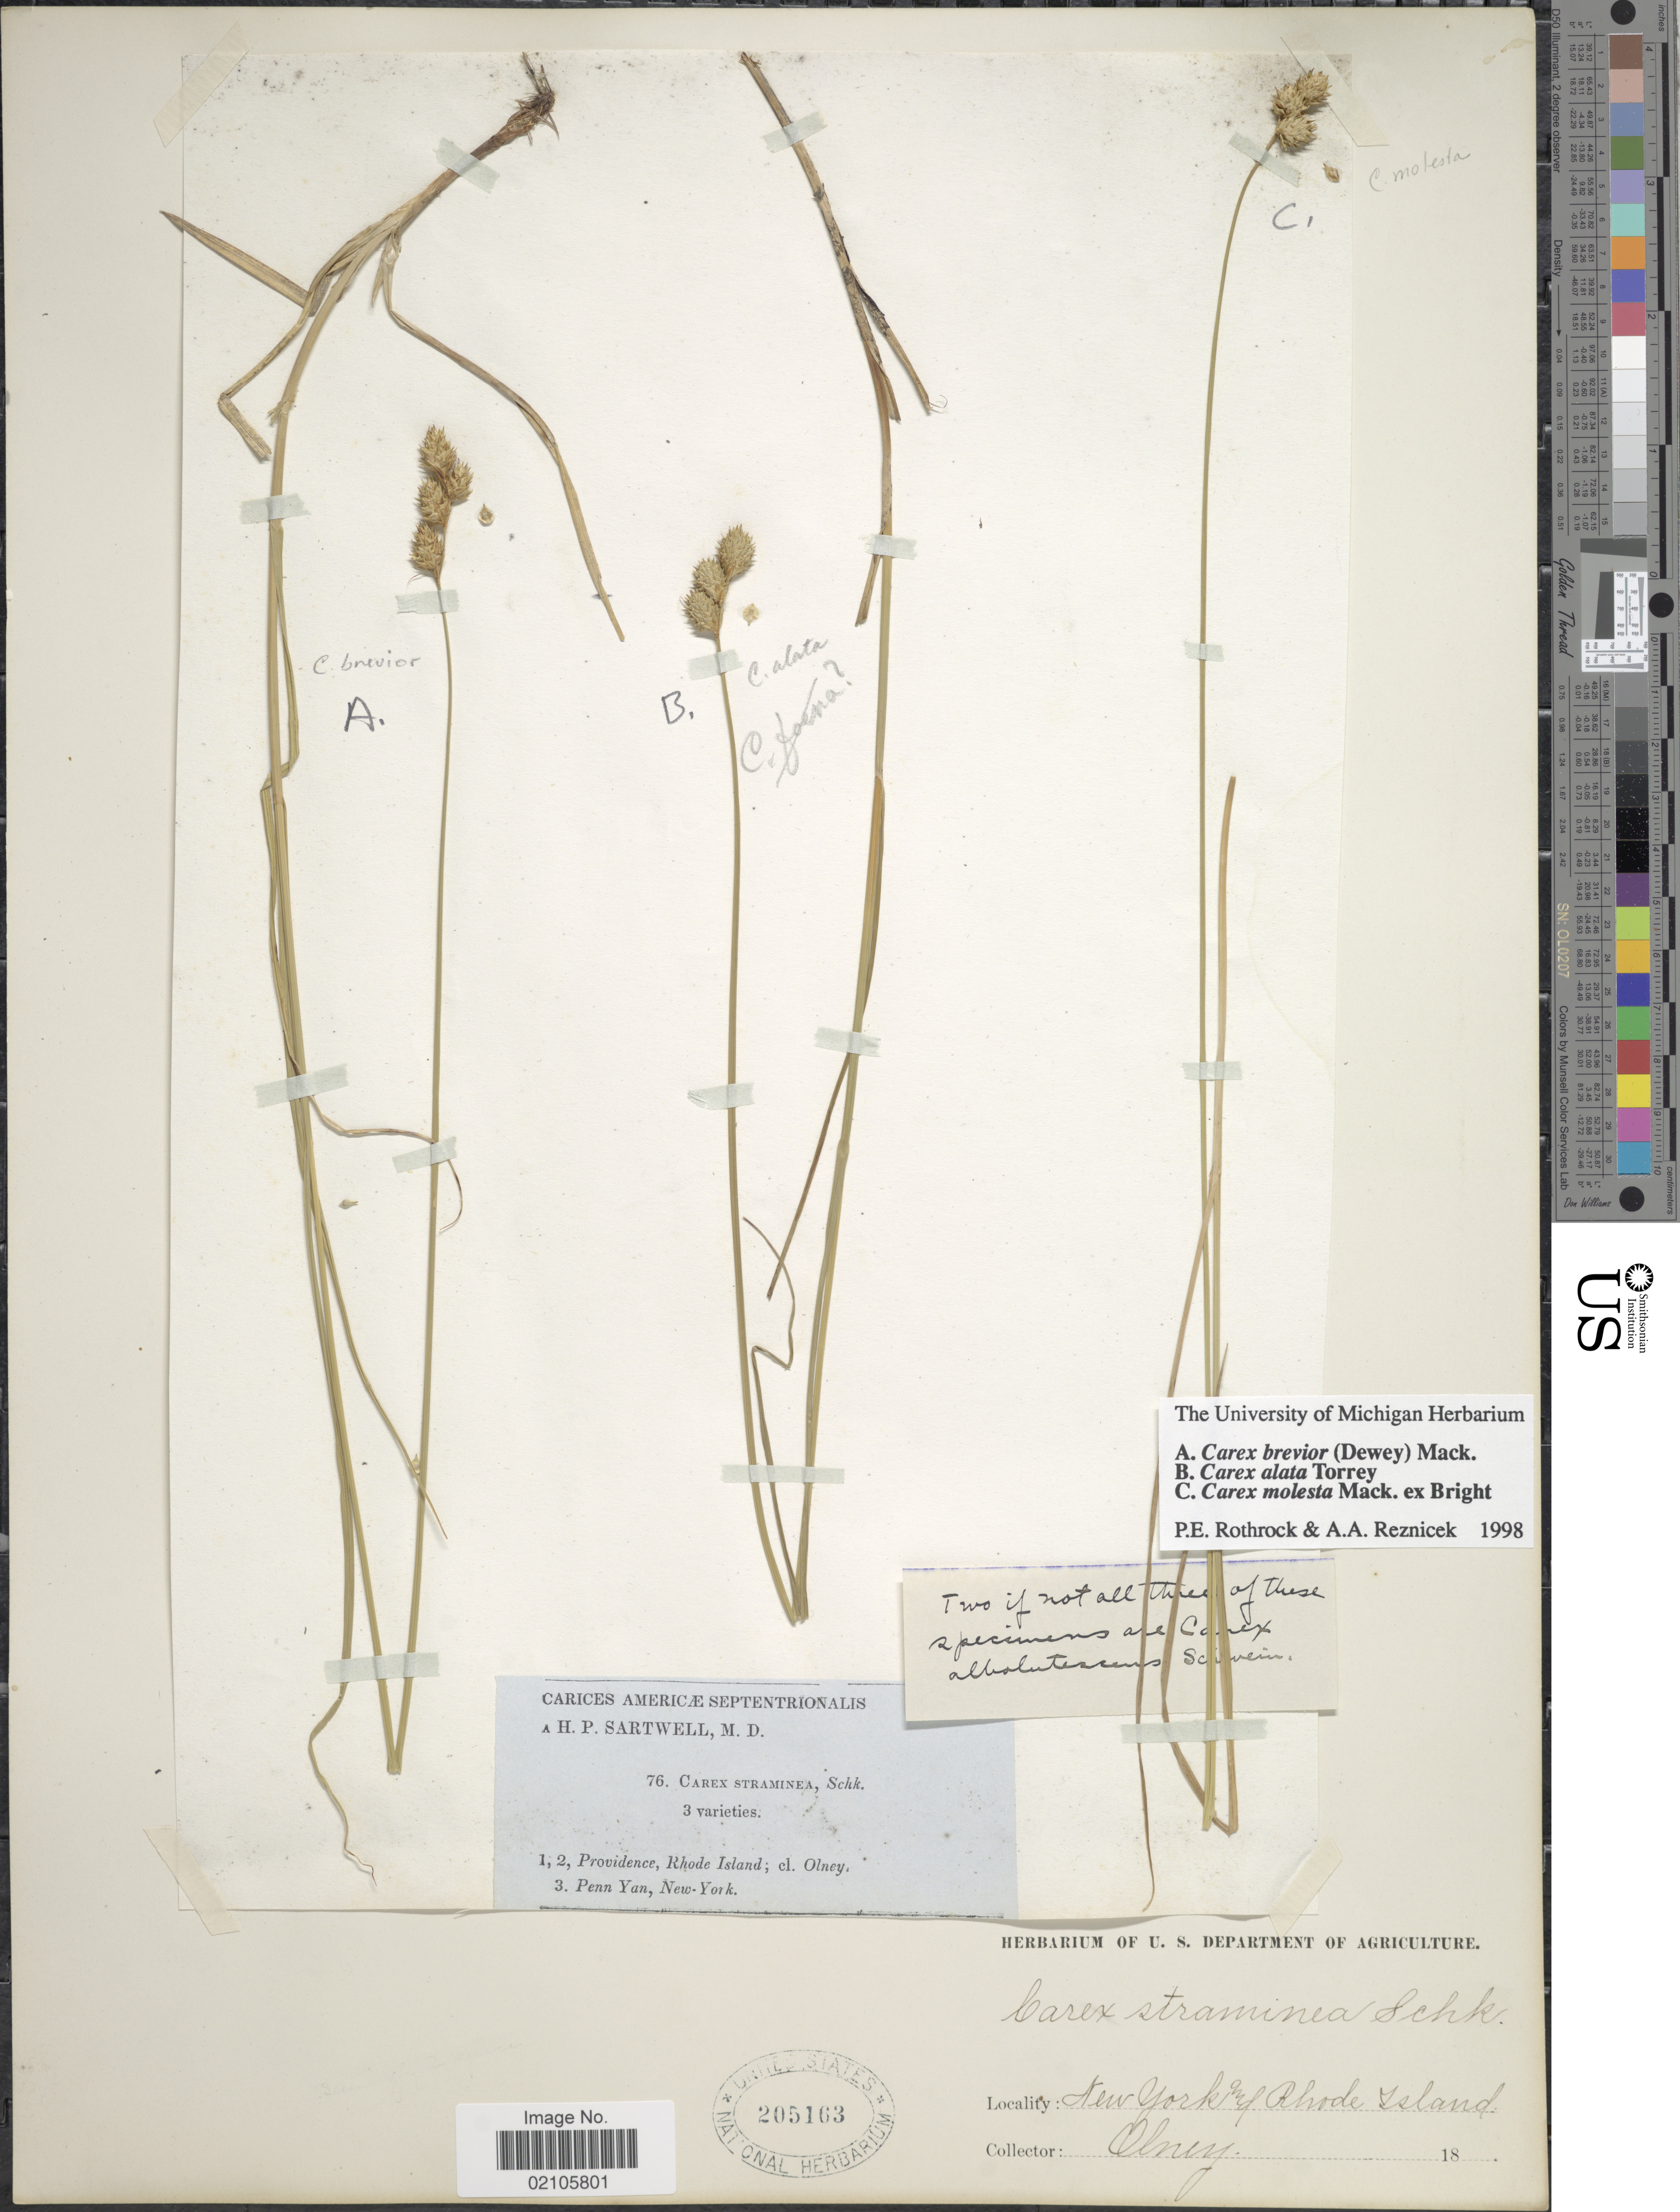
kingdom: Plantae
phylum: Tracheophyta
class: Liliopsida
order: Poales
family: Cyperaceae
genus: Carex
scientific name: Carex brevior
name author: (Dewey) Mack. ex Lunell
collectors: Olney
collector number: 76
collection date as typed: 18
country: United States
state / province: Rhode Island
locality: Providence.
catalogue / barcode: US 205163-2